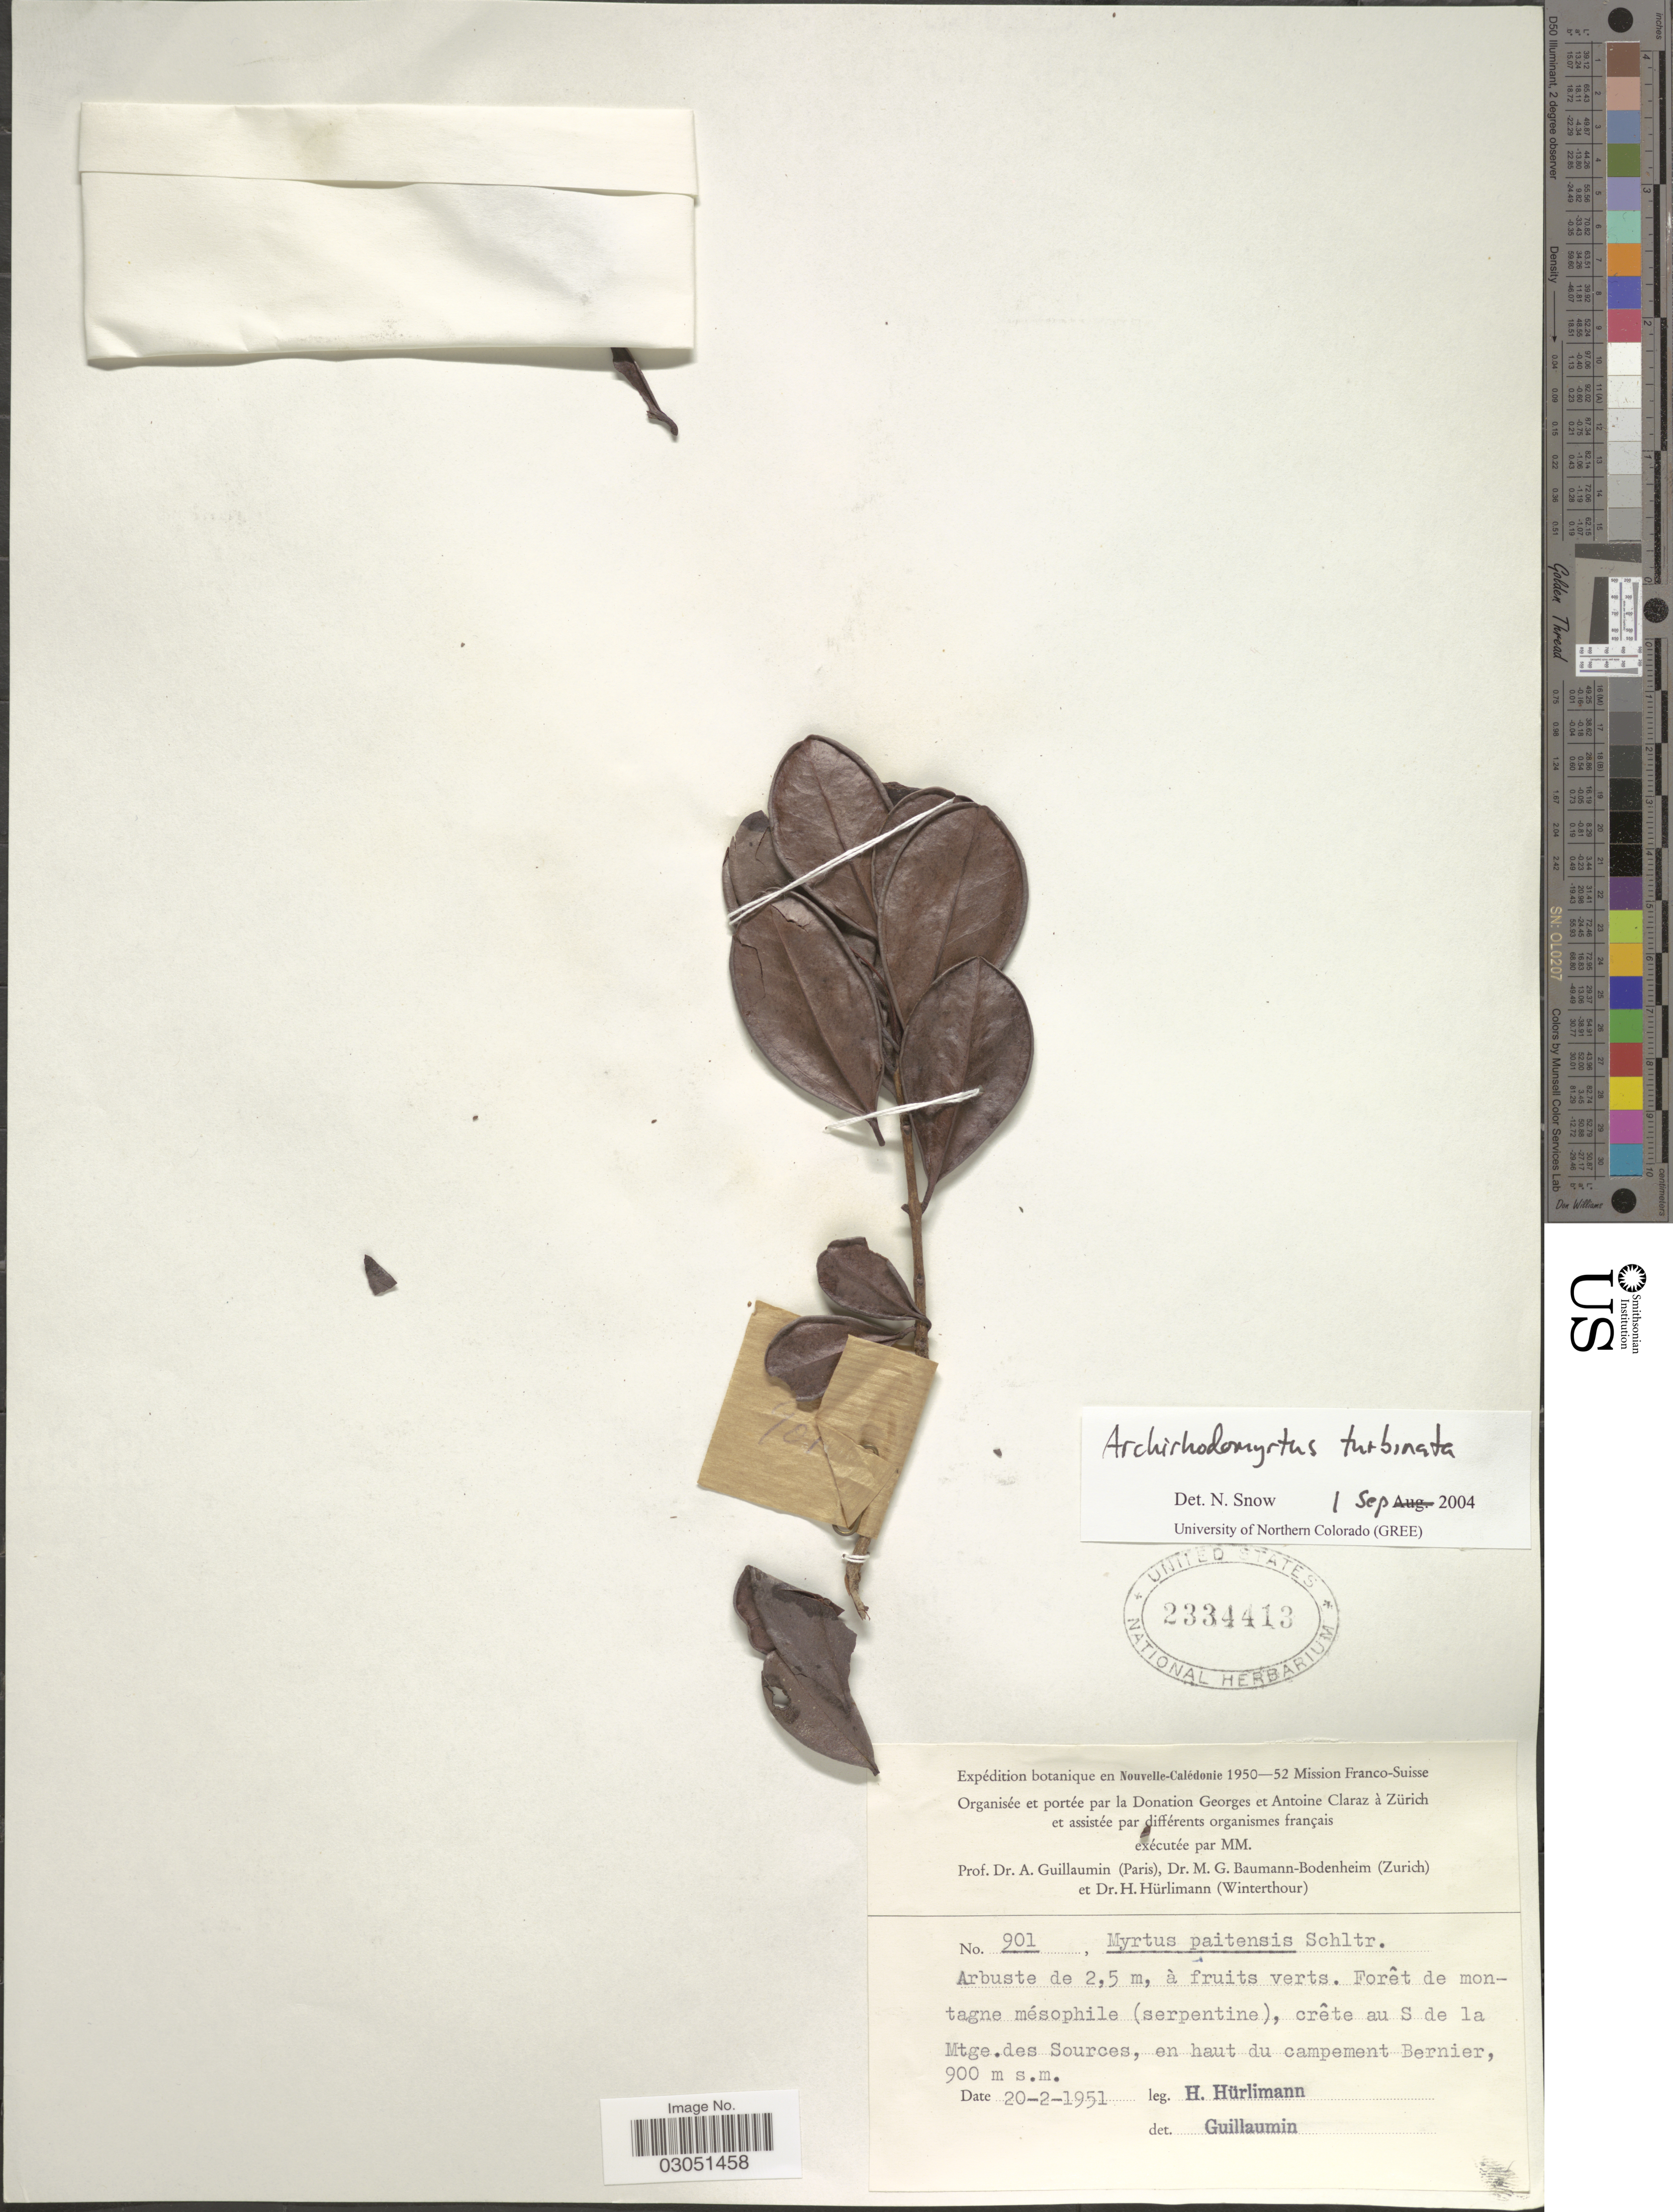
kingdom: Plantae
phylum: Tracheophyta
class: Magnoliopsida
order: Myrtales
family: Myrtaceae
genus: Archirhodomyrtus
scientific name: Archirhodomyrtus turbinata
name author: (Schltr.) Burret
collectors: H. Hürlimann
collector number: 901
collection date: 1951-02-20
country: New Caledonia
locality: Nouvelle-Calédonie, Forêt de montagne mésophile (serpentine), crête au S de la Mtge. des Sources, en haut du campement Bernier.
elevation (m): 900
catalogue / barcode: US 2334413